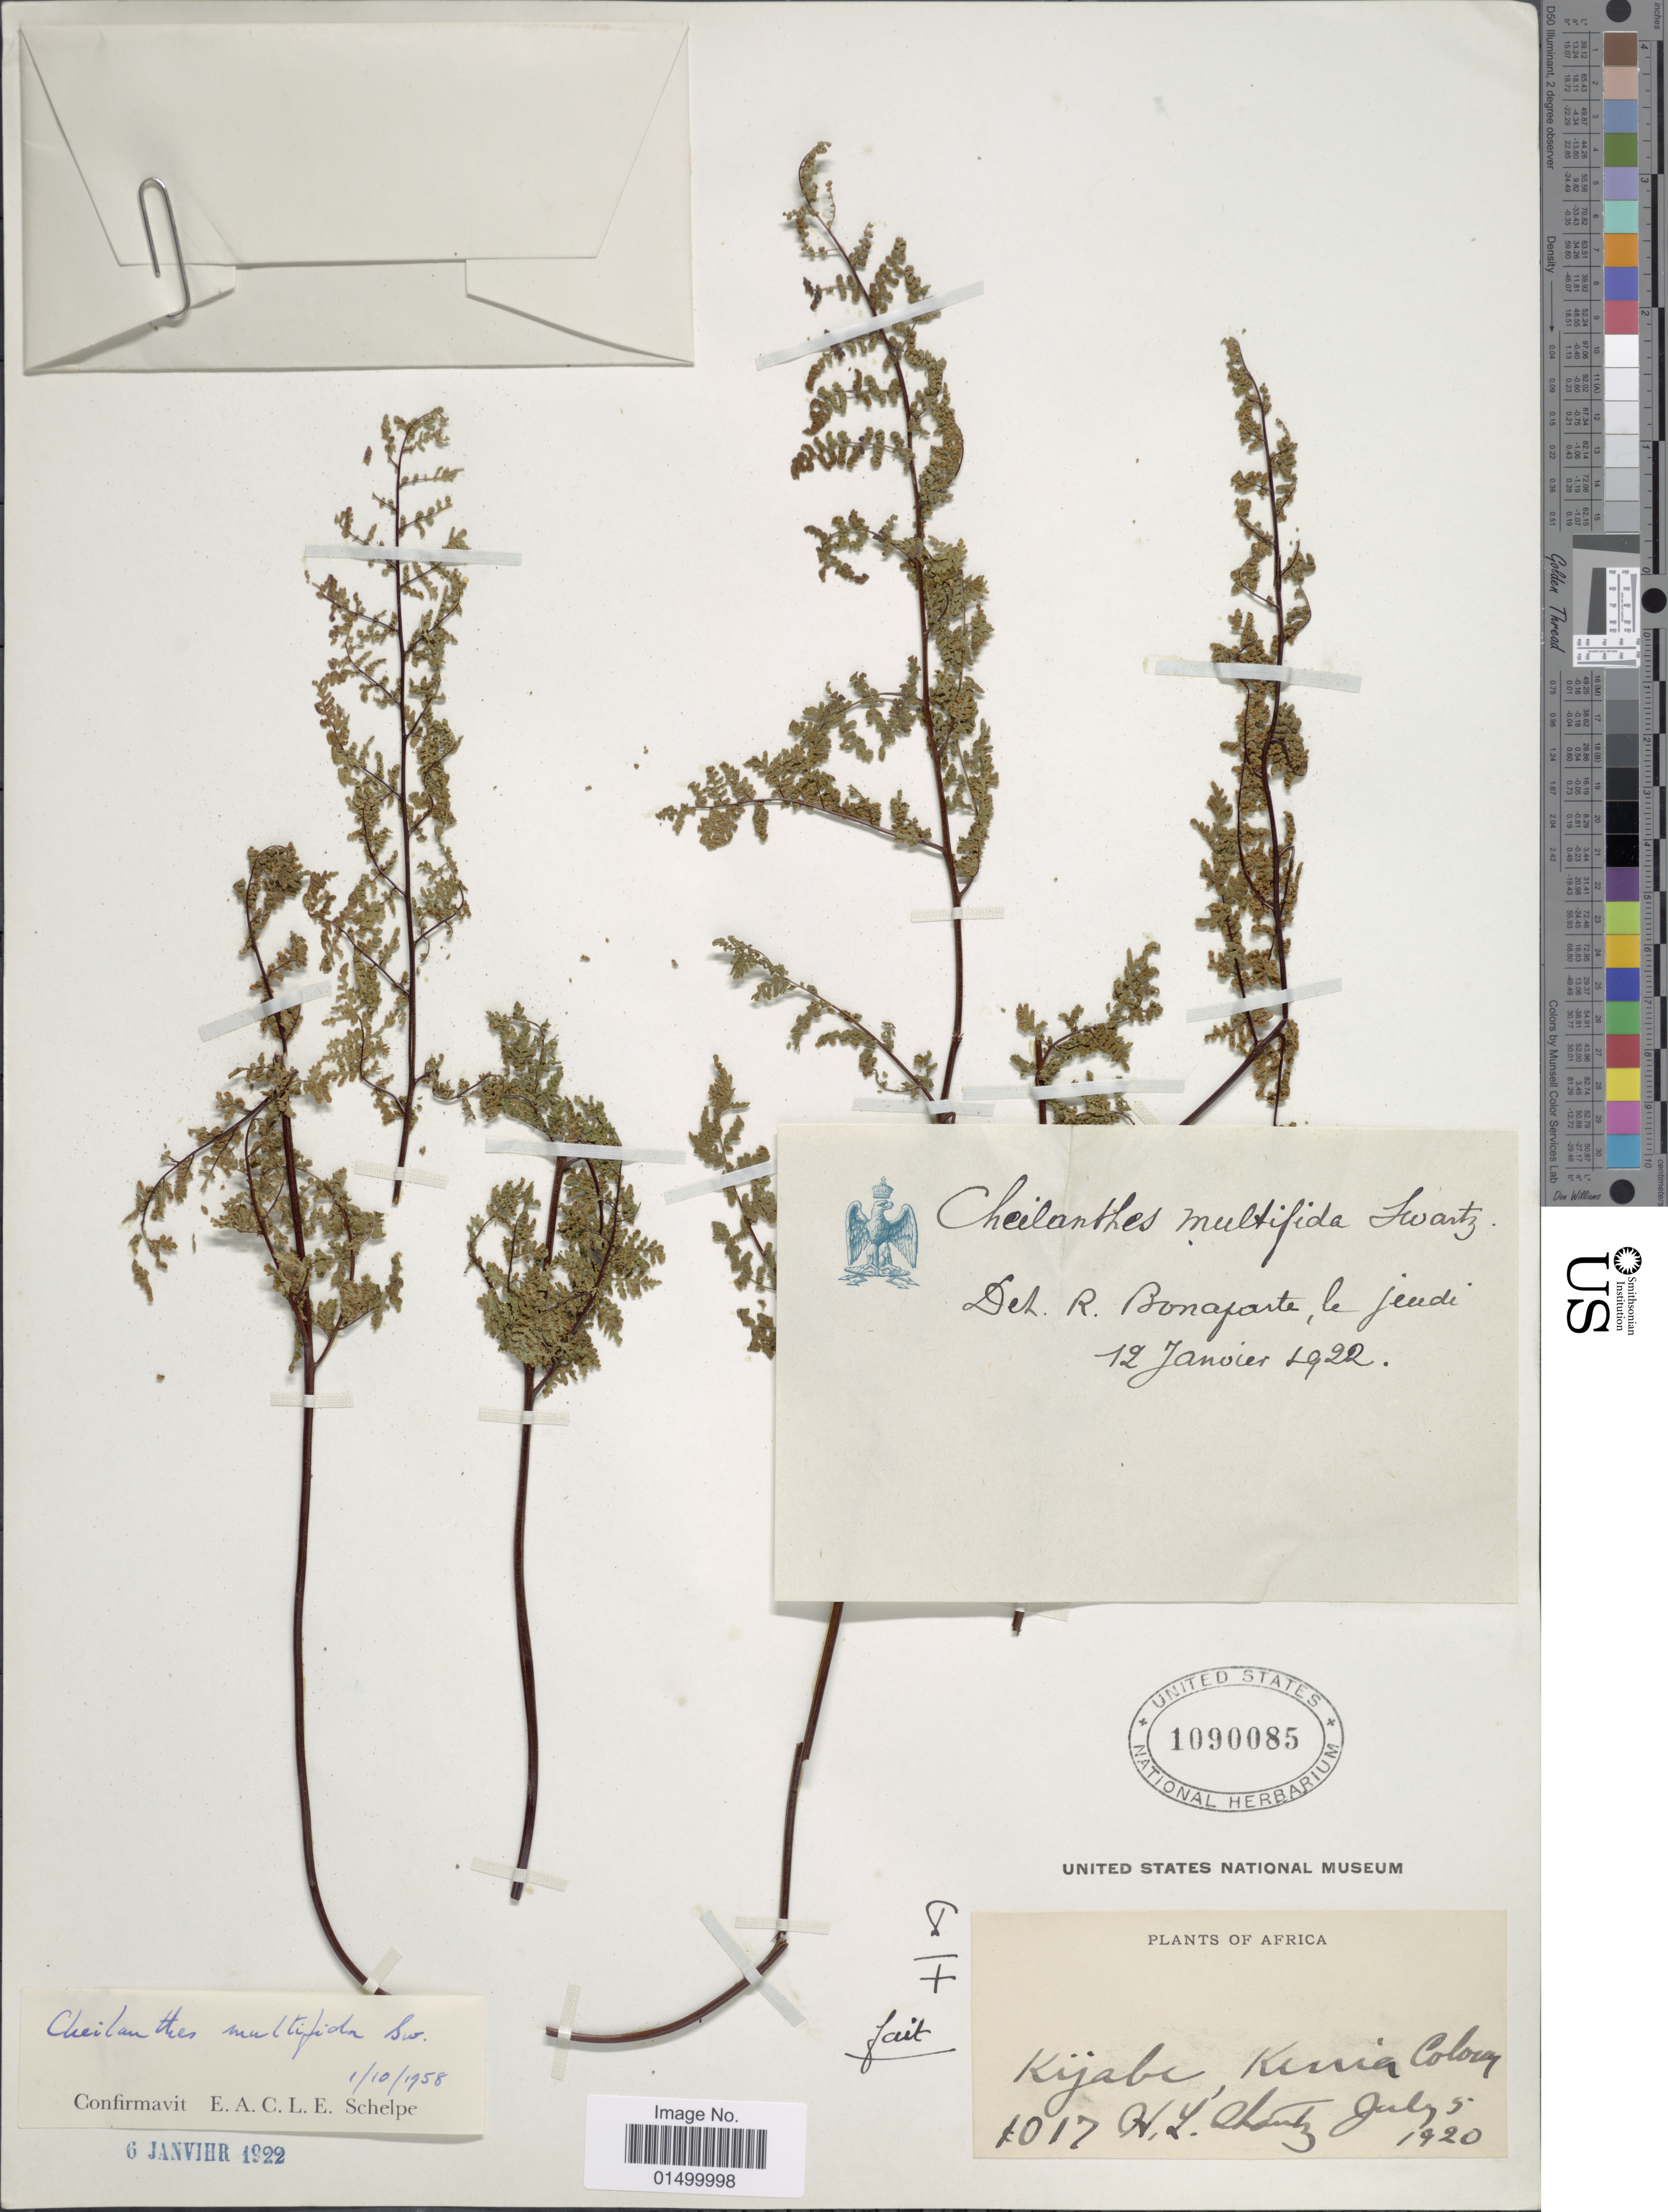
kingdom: Plantae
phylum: Tracheophyta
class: Polypodiopsida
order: Polypodiales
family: Pteridaceae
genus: Cheilanthes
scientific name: Cheilanthes multifida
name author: Sw.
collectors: H. Shautz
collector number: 1017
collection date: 1920-07-05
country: Kenya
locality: Kijabe, Kenia Colony.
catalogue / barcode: US 1090085